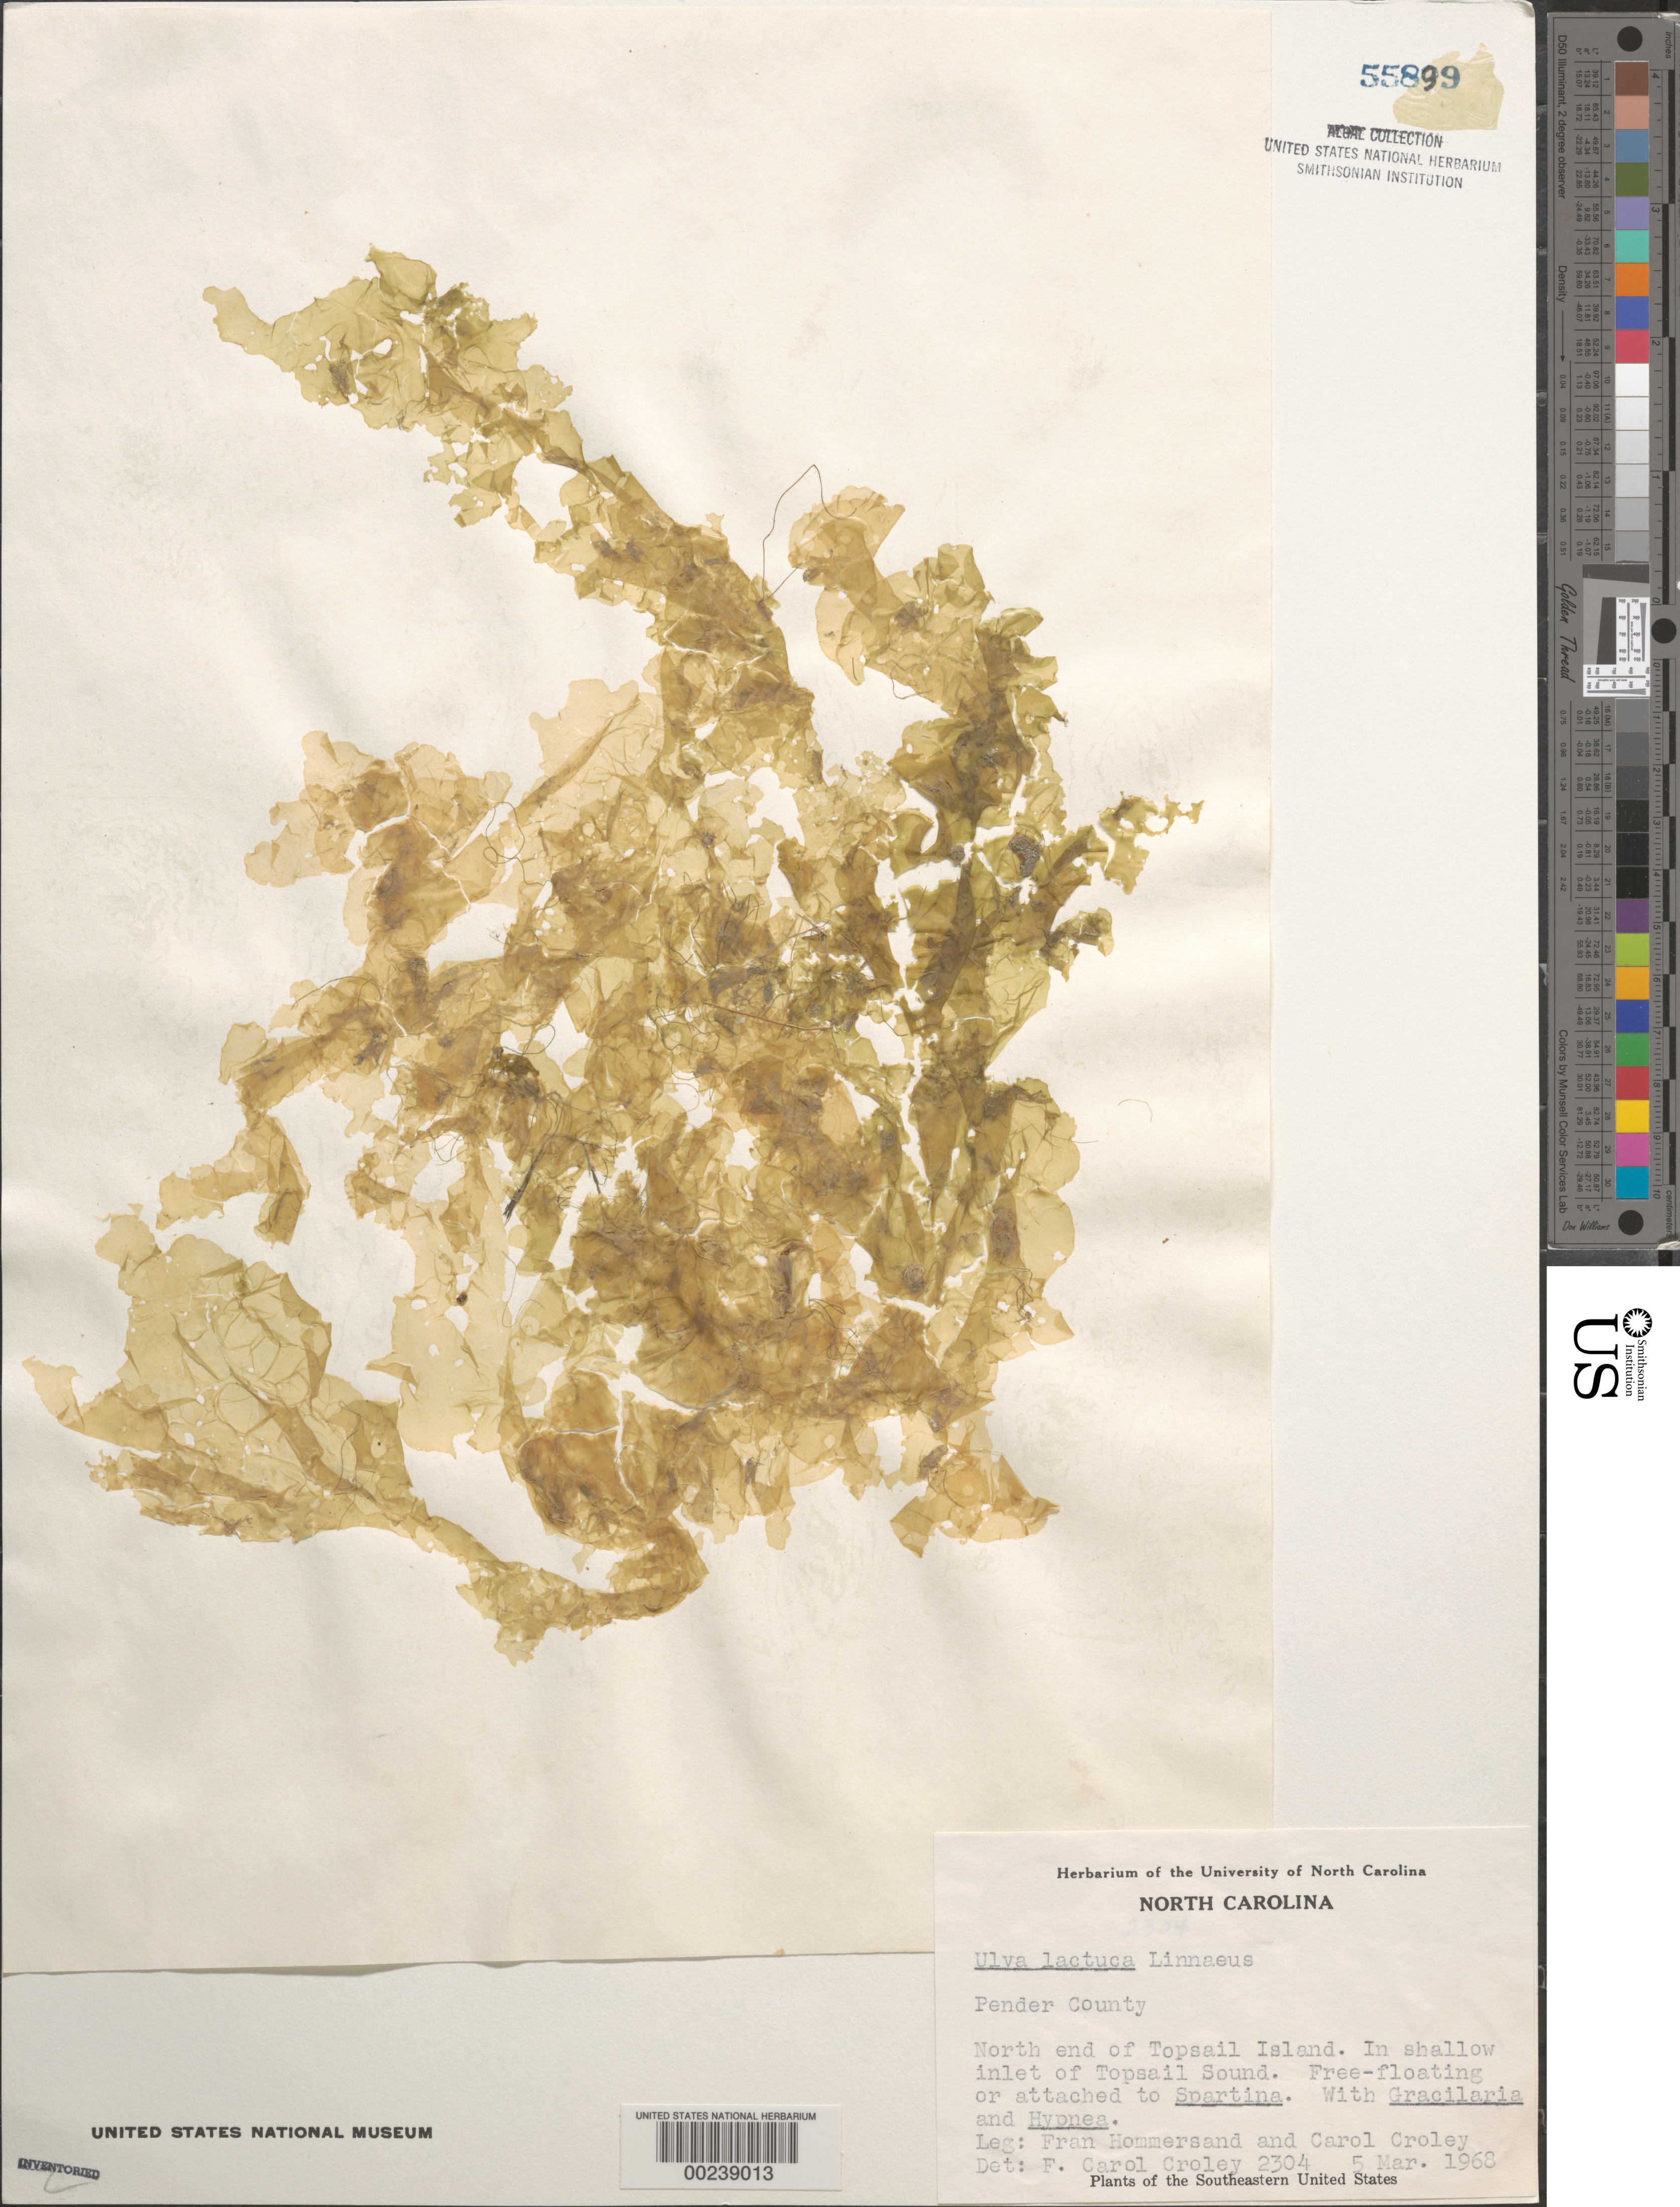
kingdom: Plantae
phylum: Chlorophyta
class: Ulvophyceae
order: Ulvales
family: Ulvaceae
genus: Ulva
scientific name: Ulva lactuca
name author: L.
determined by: Croley, F. C.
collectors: F. Hommersand & F. C. Croley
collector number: FCC 2304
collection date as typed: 05 Mar 1968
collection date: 1968-03-05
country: United States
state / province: North Carolina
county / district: Pender County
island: Topsail Island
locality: Topsail Sound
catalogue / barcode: US 55899